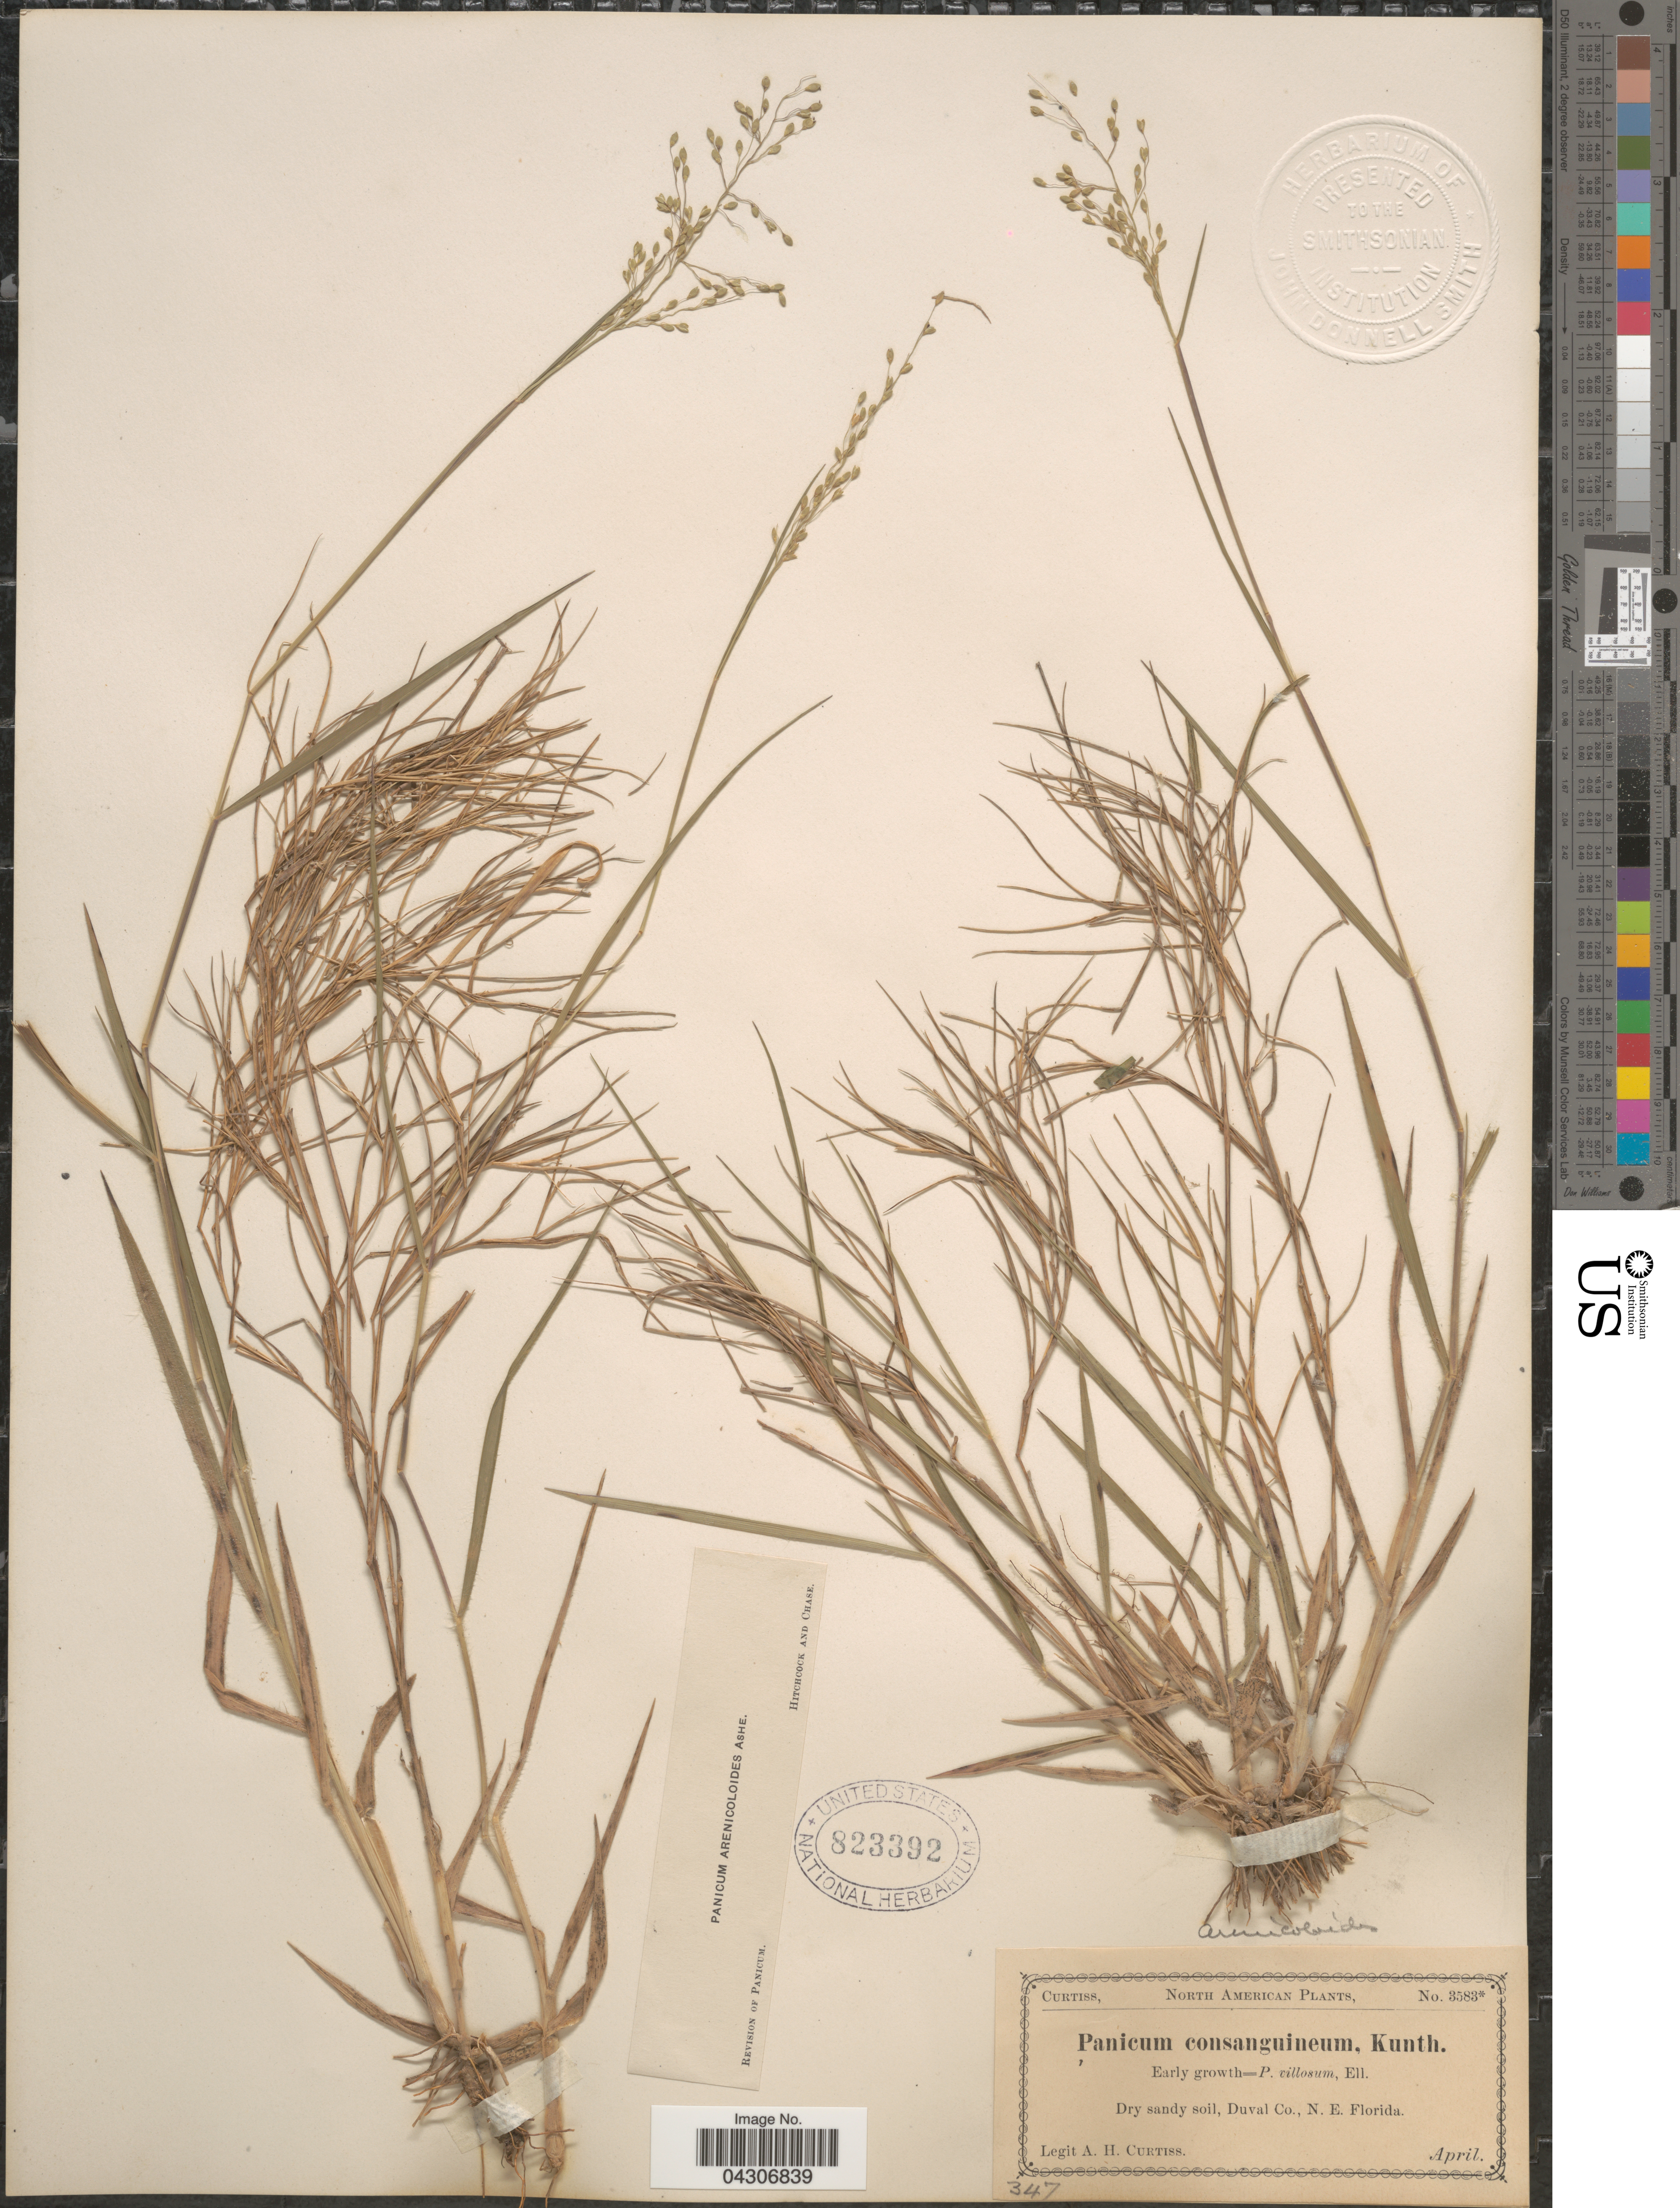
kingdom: Plantae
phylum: Tracheophyta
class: Liliopsida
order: Poales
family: Poaceae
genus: Dichanthelium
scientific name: Dichanthelium aciculare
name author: (Desv. ex Poir.) Gould & C.A. Clark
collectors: A. H. Curtiss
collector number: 3583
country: United States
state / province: Florida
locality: Dry, sandy soil, Duval Co., N. E. Florida.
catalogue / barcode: US 823392